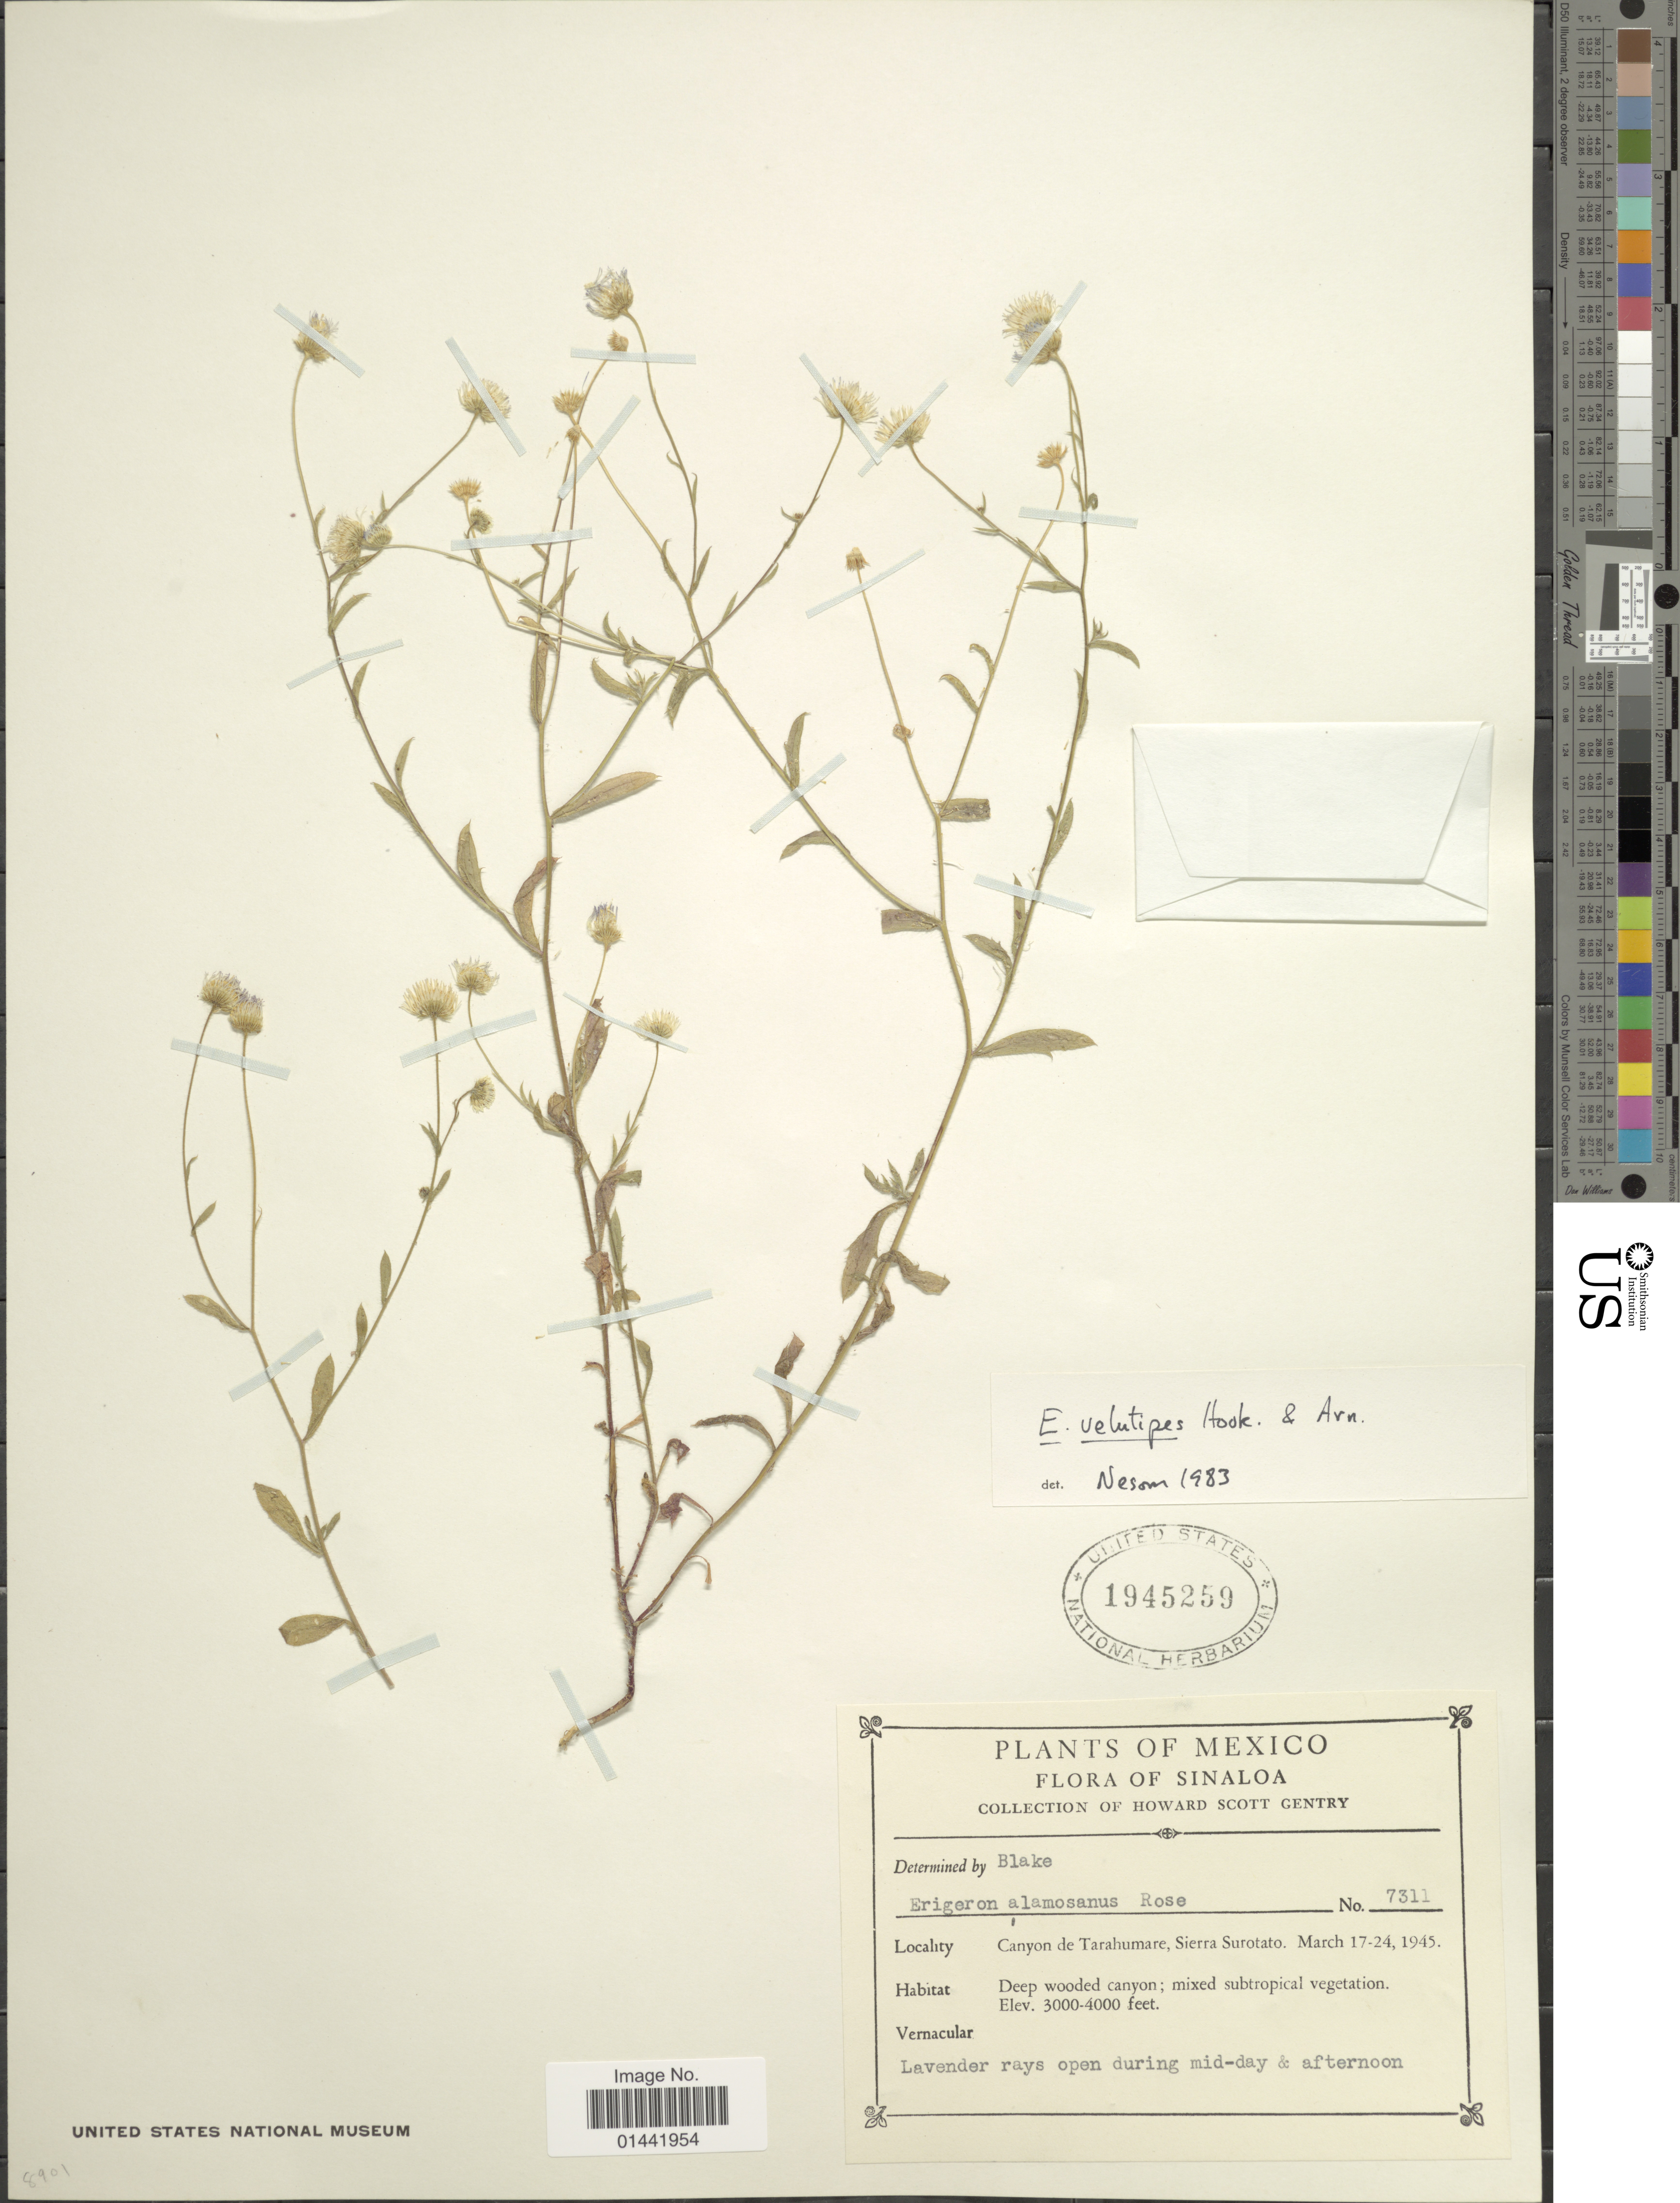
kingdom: Plantae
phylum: Tracheophyta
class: Magnoliopsida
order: Asterales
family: Asteraceae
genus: Erigeron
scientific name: Erigeron velutipes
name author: Hook. & Arn.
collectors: H. S. Gentry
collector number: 7311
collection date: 1945-03-17/1945-03-24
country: Mexico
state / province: Sinaloa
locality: Canyon de Tarahumare, Sierra Surotato, deep wooded canyon; mixed subtropical vegetation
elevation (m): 914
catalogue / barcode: US 1945259